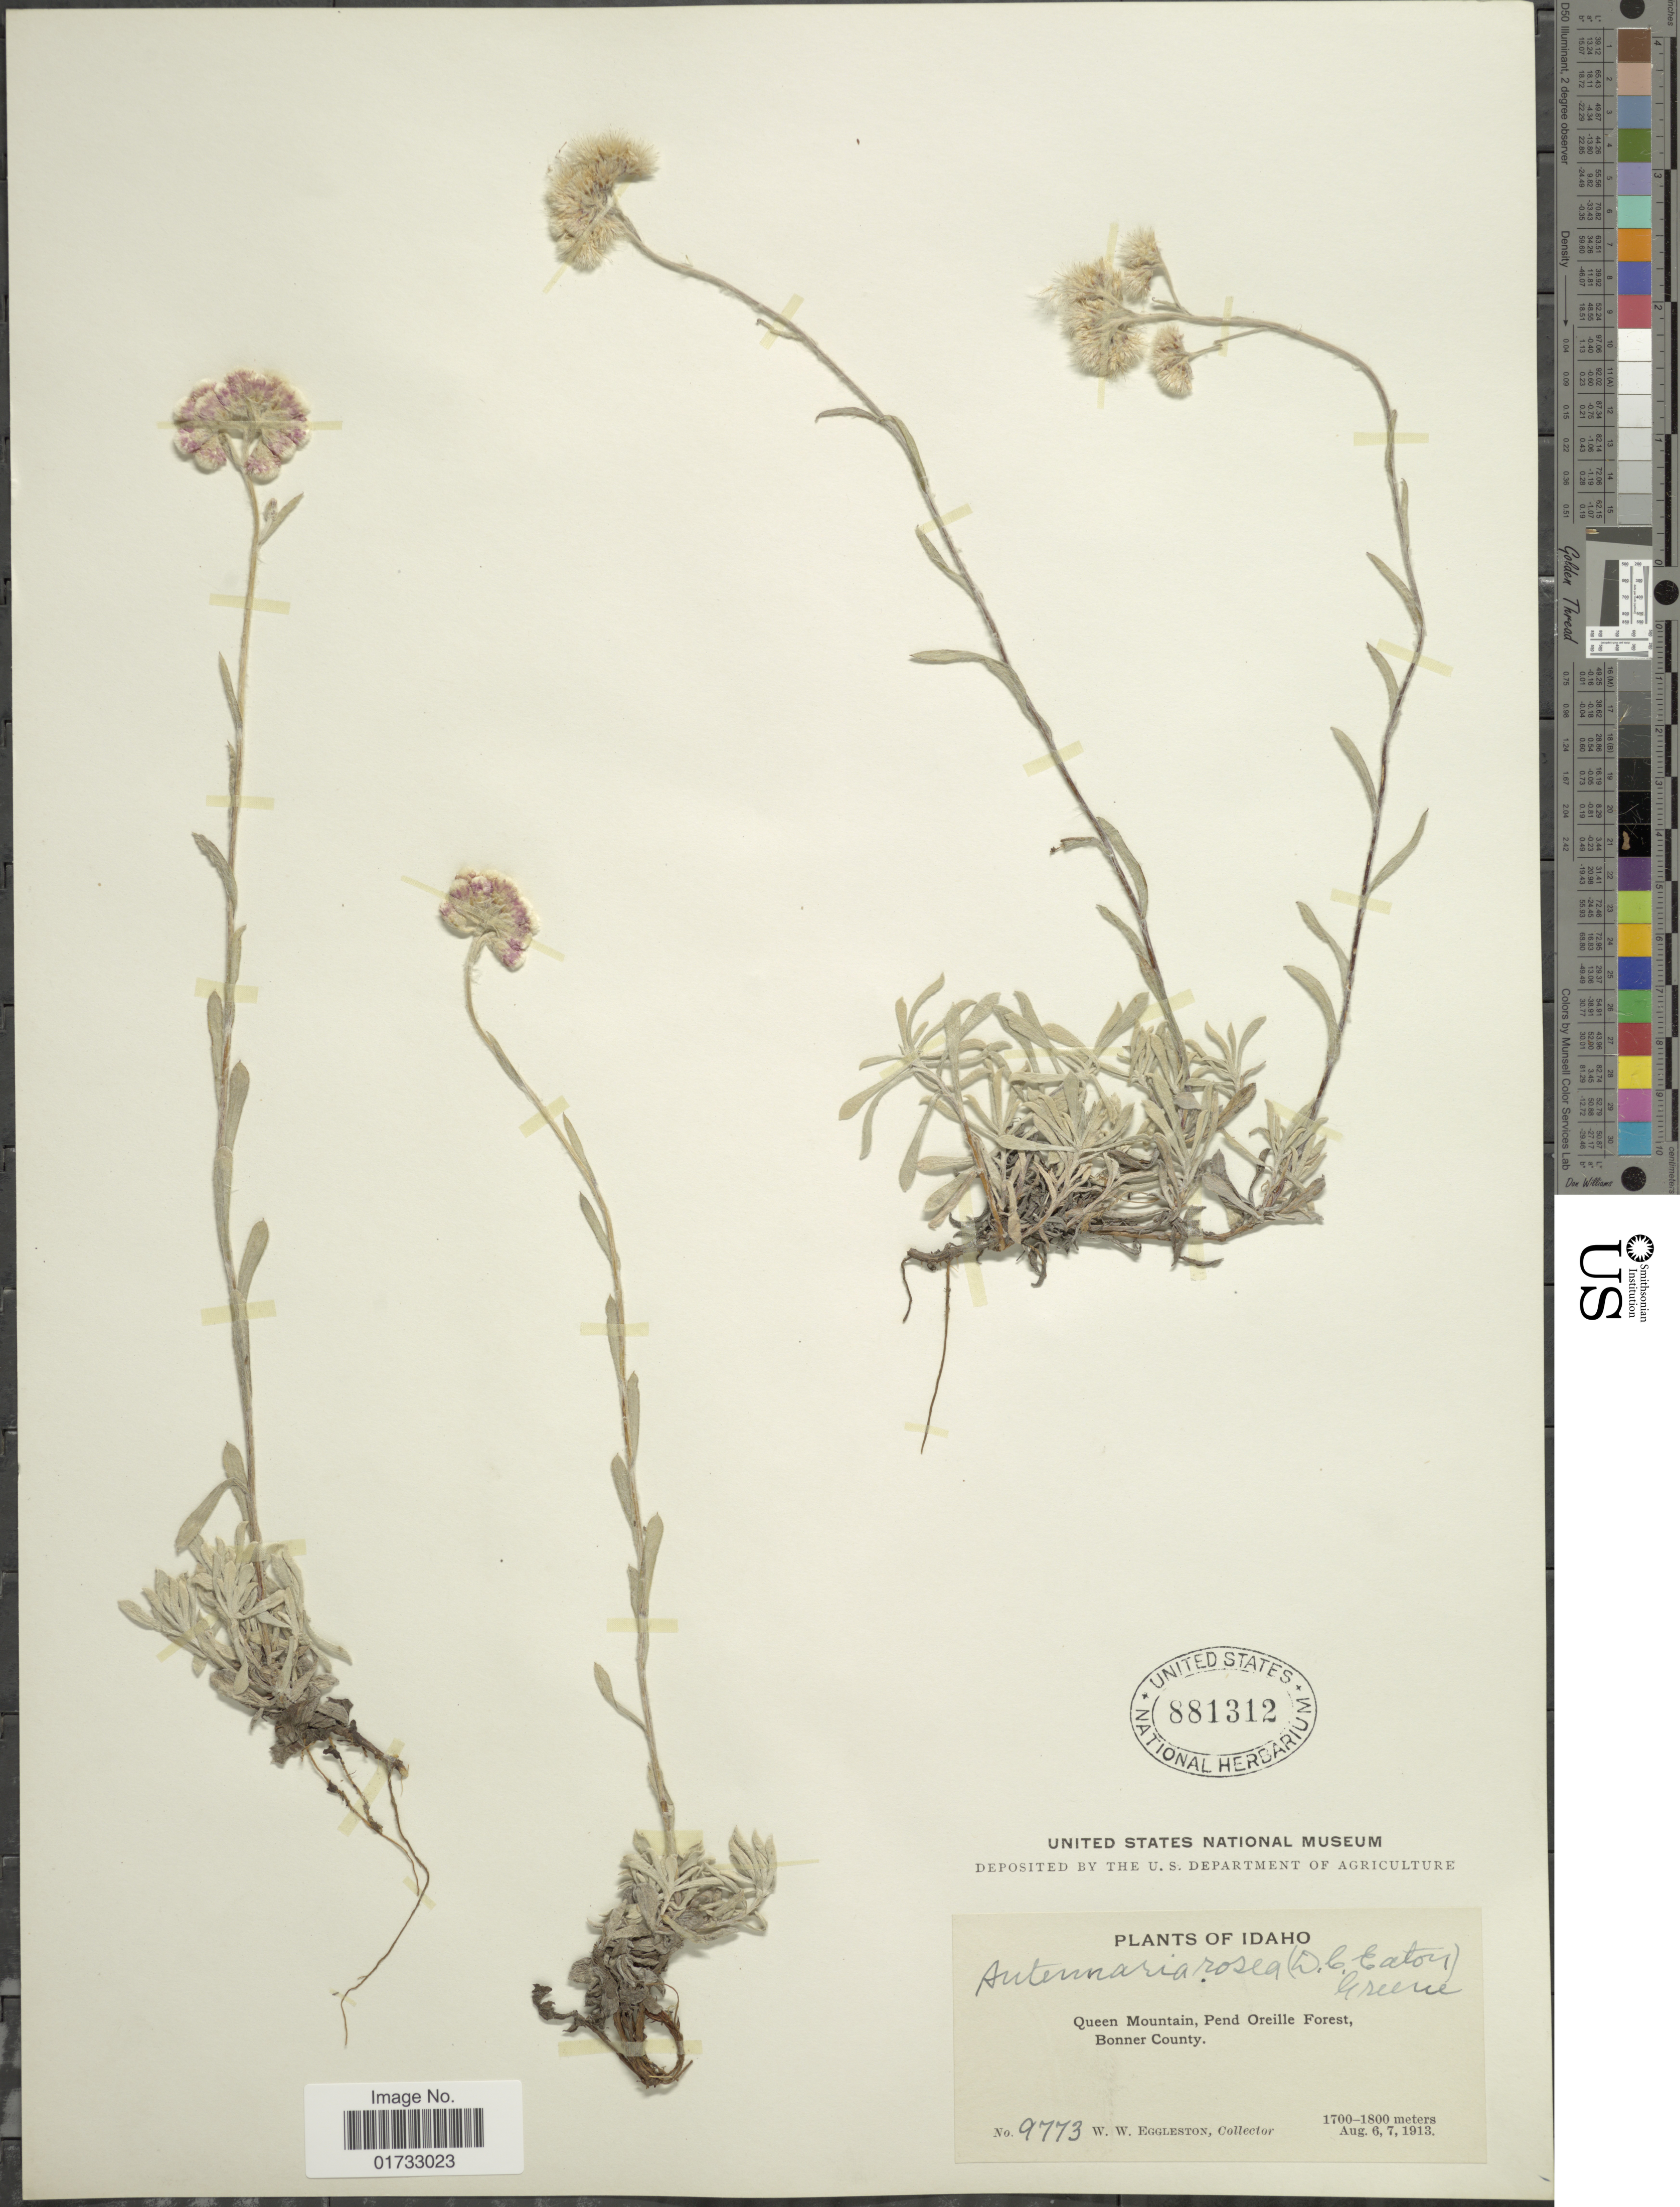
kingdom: Plantae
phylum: Tracheophyta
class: Magnoliopsida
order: Asterales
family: Asteraceae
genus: Antennaria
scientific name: Antennaria rosea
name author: Greene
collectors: W. W. Eggleston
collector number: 9773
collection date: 1913-08-06/1913-08-07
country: United States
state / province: Idaho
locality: Queen Mountain, Pend Oreille Forest, Bonner County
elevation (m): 1700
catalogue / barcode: US 881312